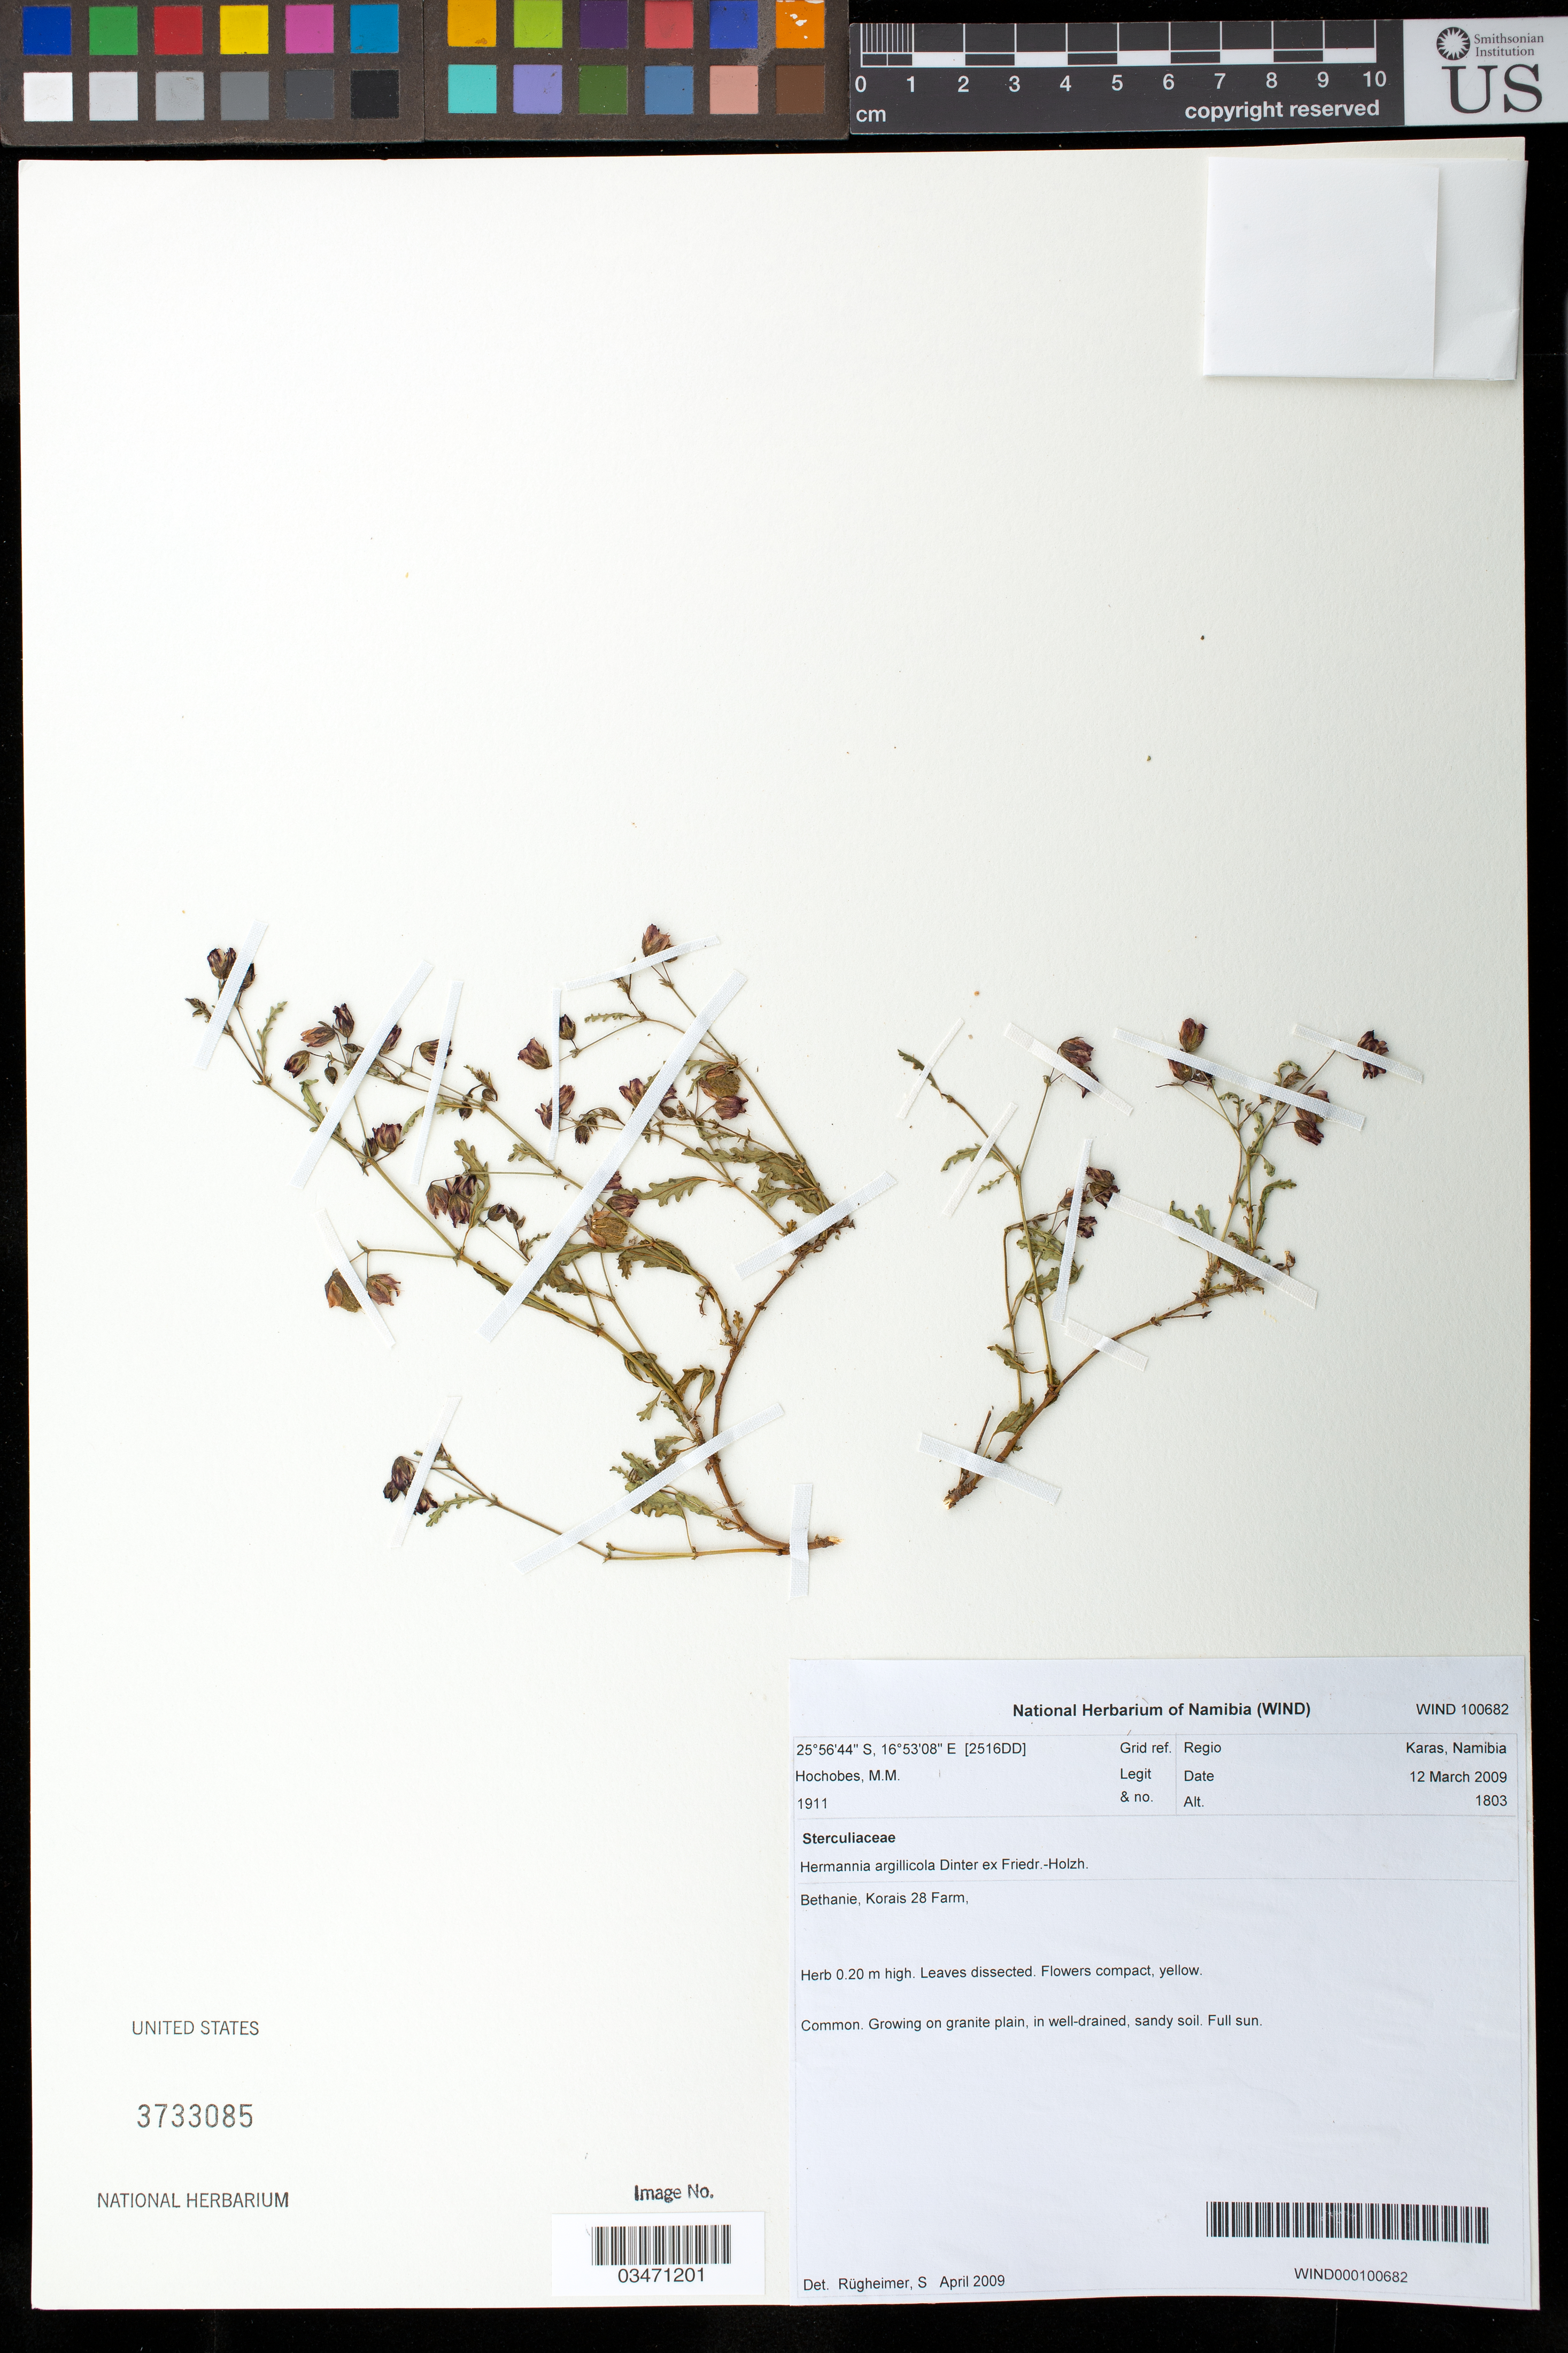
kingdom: Plantae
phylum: Tracheophyta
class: Magnoliopsida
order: Malvales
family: Malvaceae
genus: Hermannia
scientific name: Hermannia argillicola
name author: Dinter ex Friedr.-Holzh.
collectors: M. Hochobes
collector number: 1911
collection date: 2009-03-12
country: Namibia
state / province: Karas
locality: Bethanie, Korais 28 Farm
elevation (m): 1803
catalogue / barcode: US 3733085